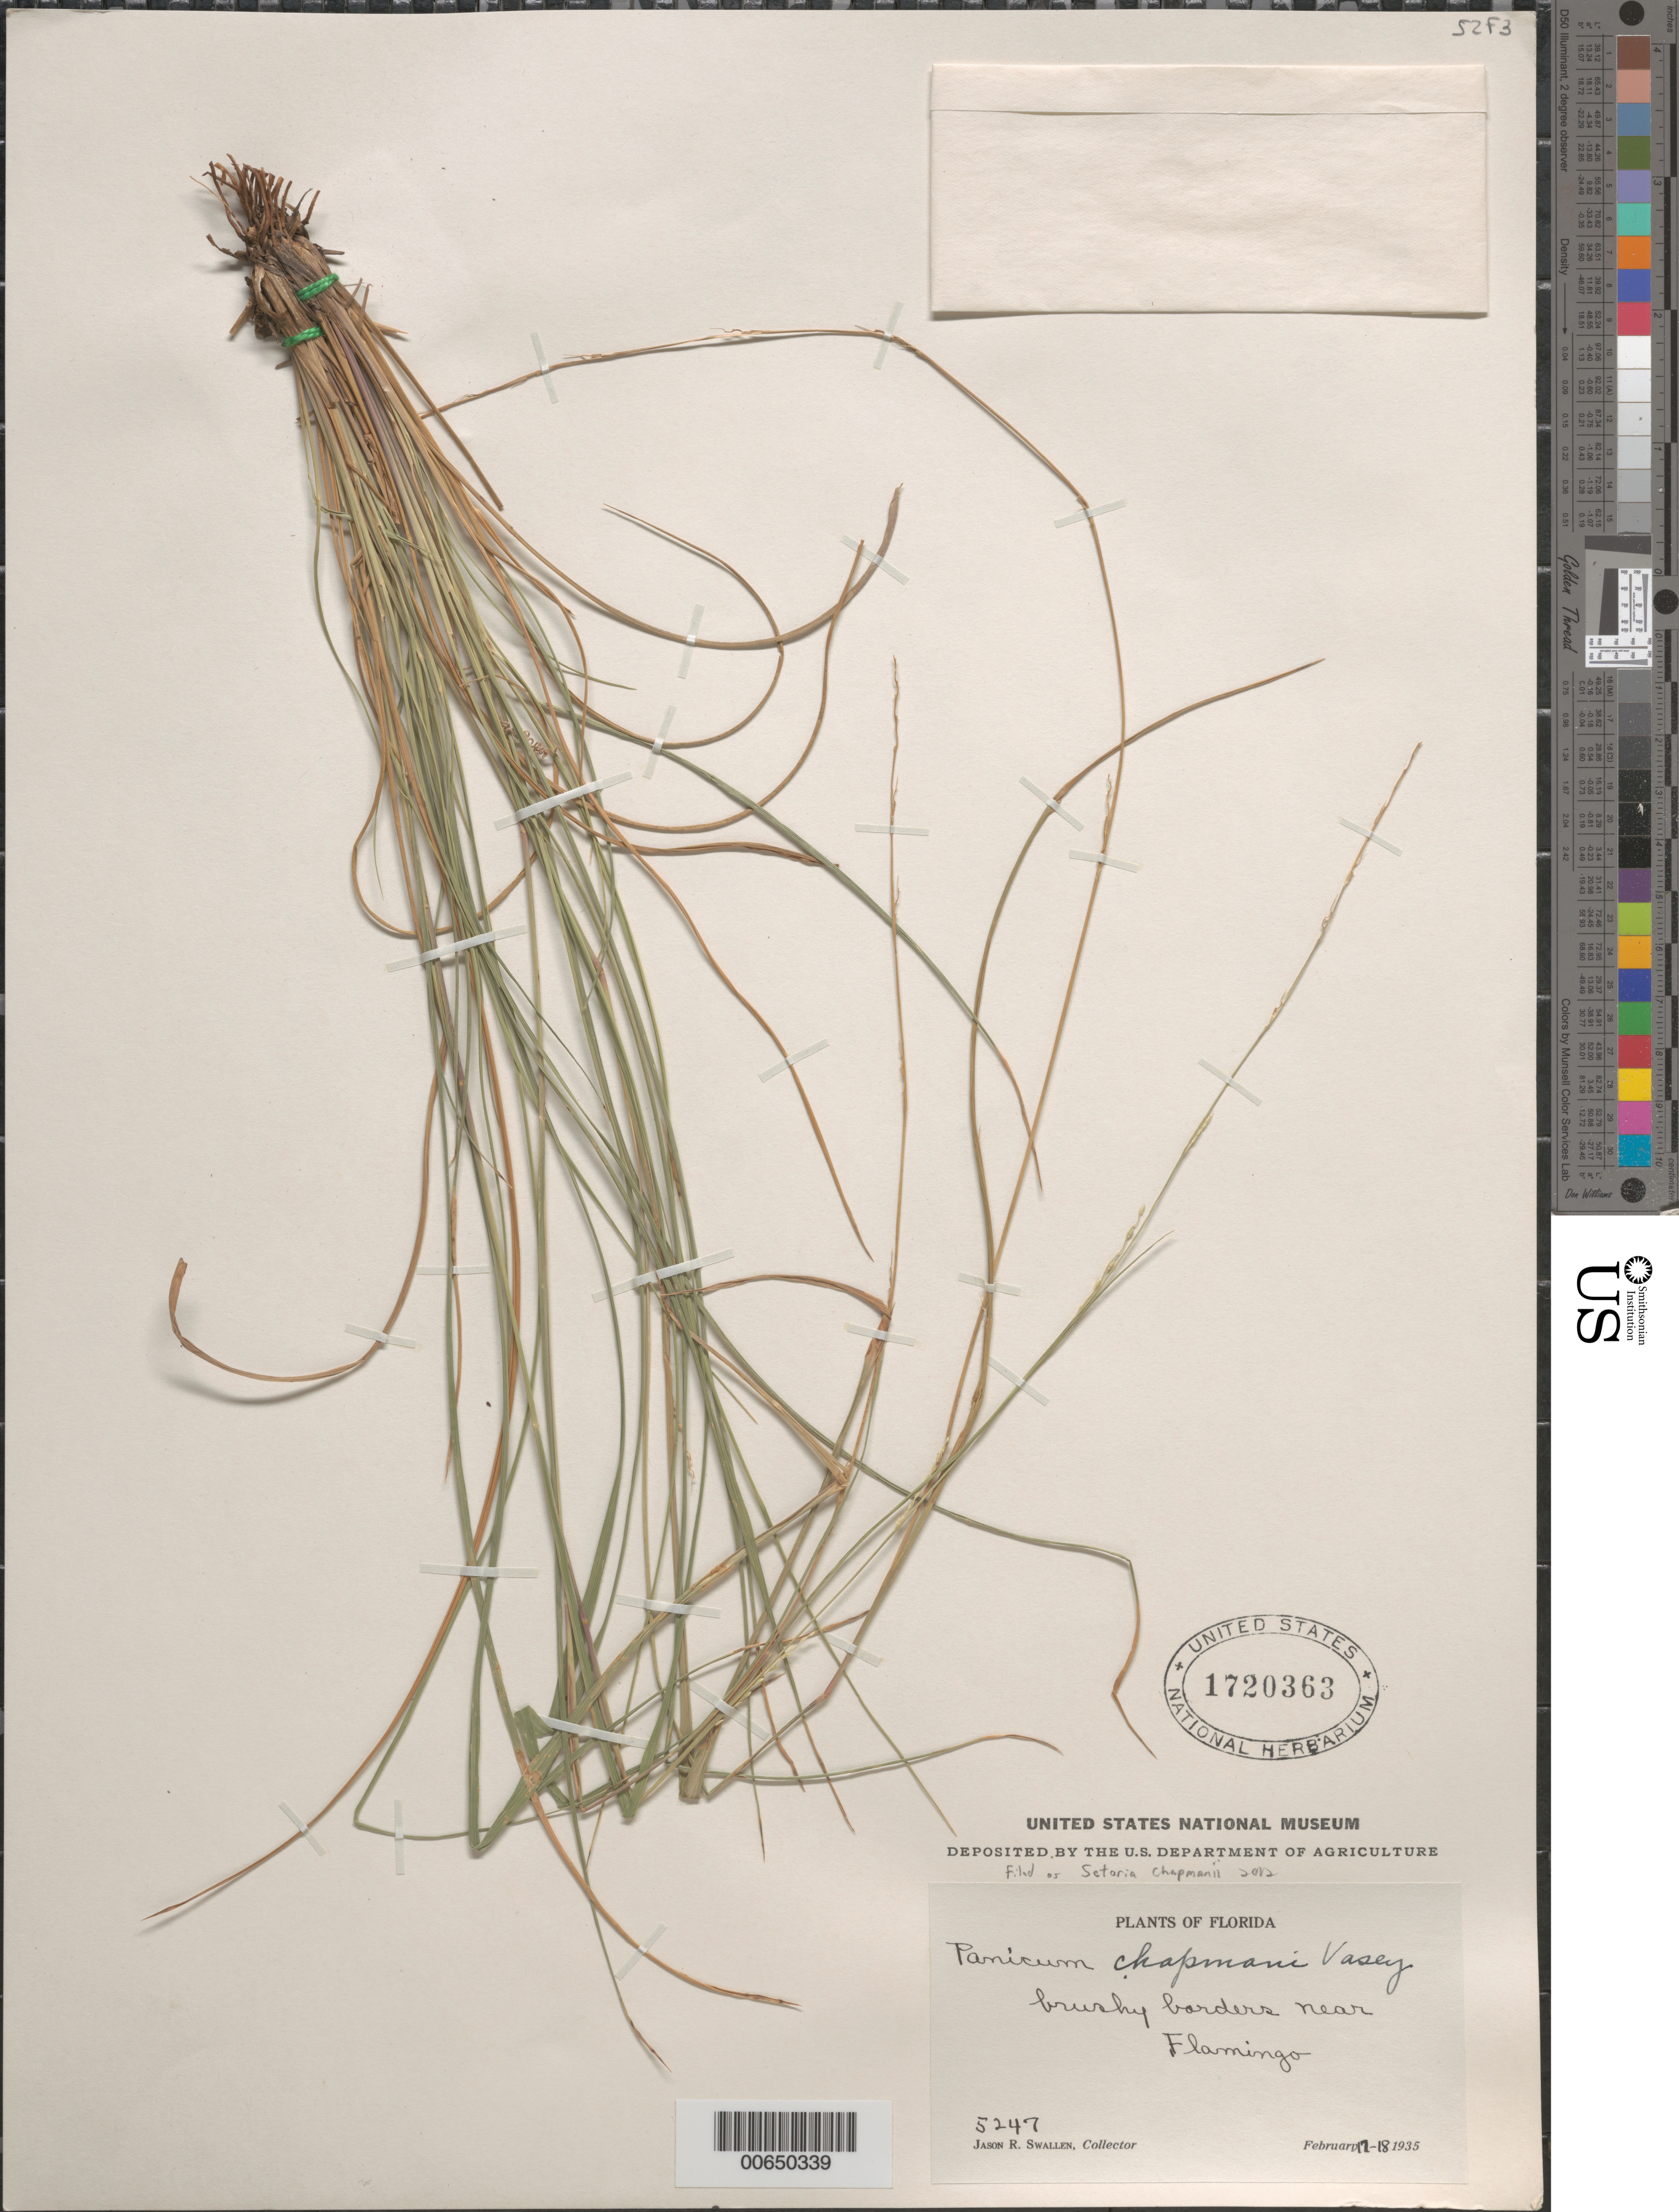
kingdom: Plantae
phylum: Tracheophyta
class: Liliopsida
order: Poales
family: Poaceae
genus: Setaria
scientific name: Setaria chapmanii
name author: (Vasey) Pilg.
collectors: J. R. Swallen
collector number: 5247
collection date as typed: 17 Feb 1935 to 18 Feb 1935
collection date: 1935-02-17/1935-02-18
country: United States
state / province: Florida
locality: Near Flamingo.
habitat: Brushy borders.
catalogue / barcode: US 1720363